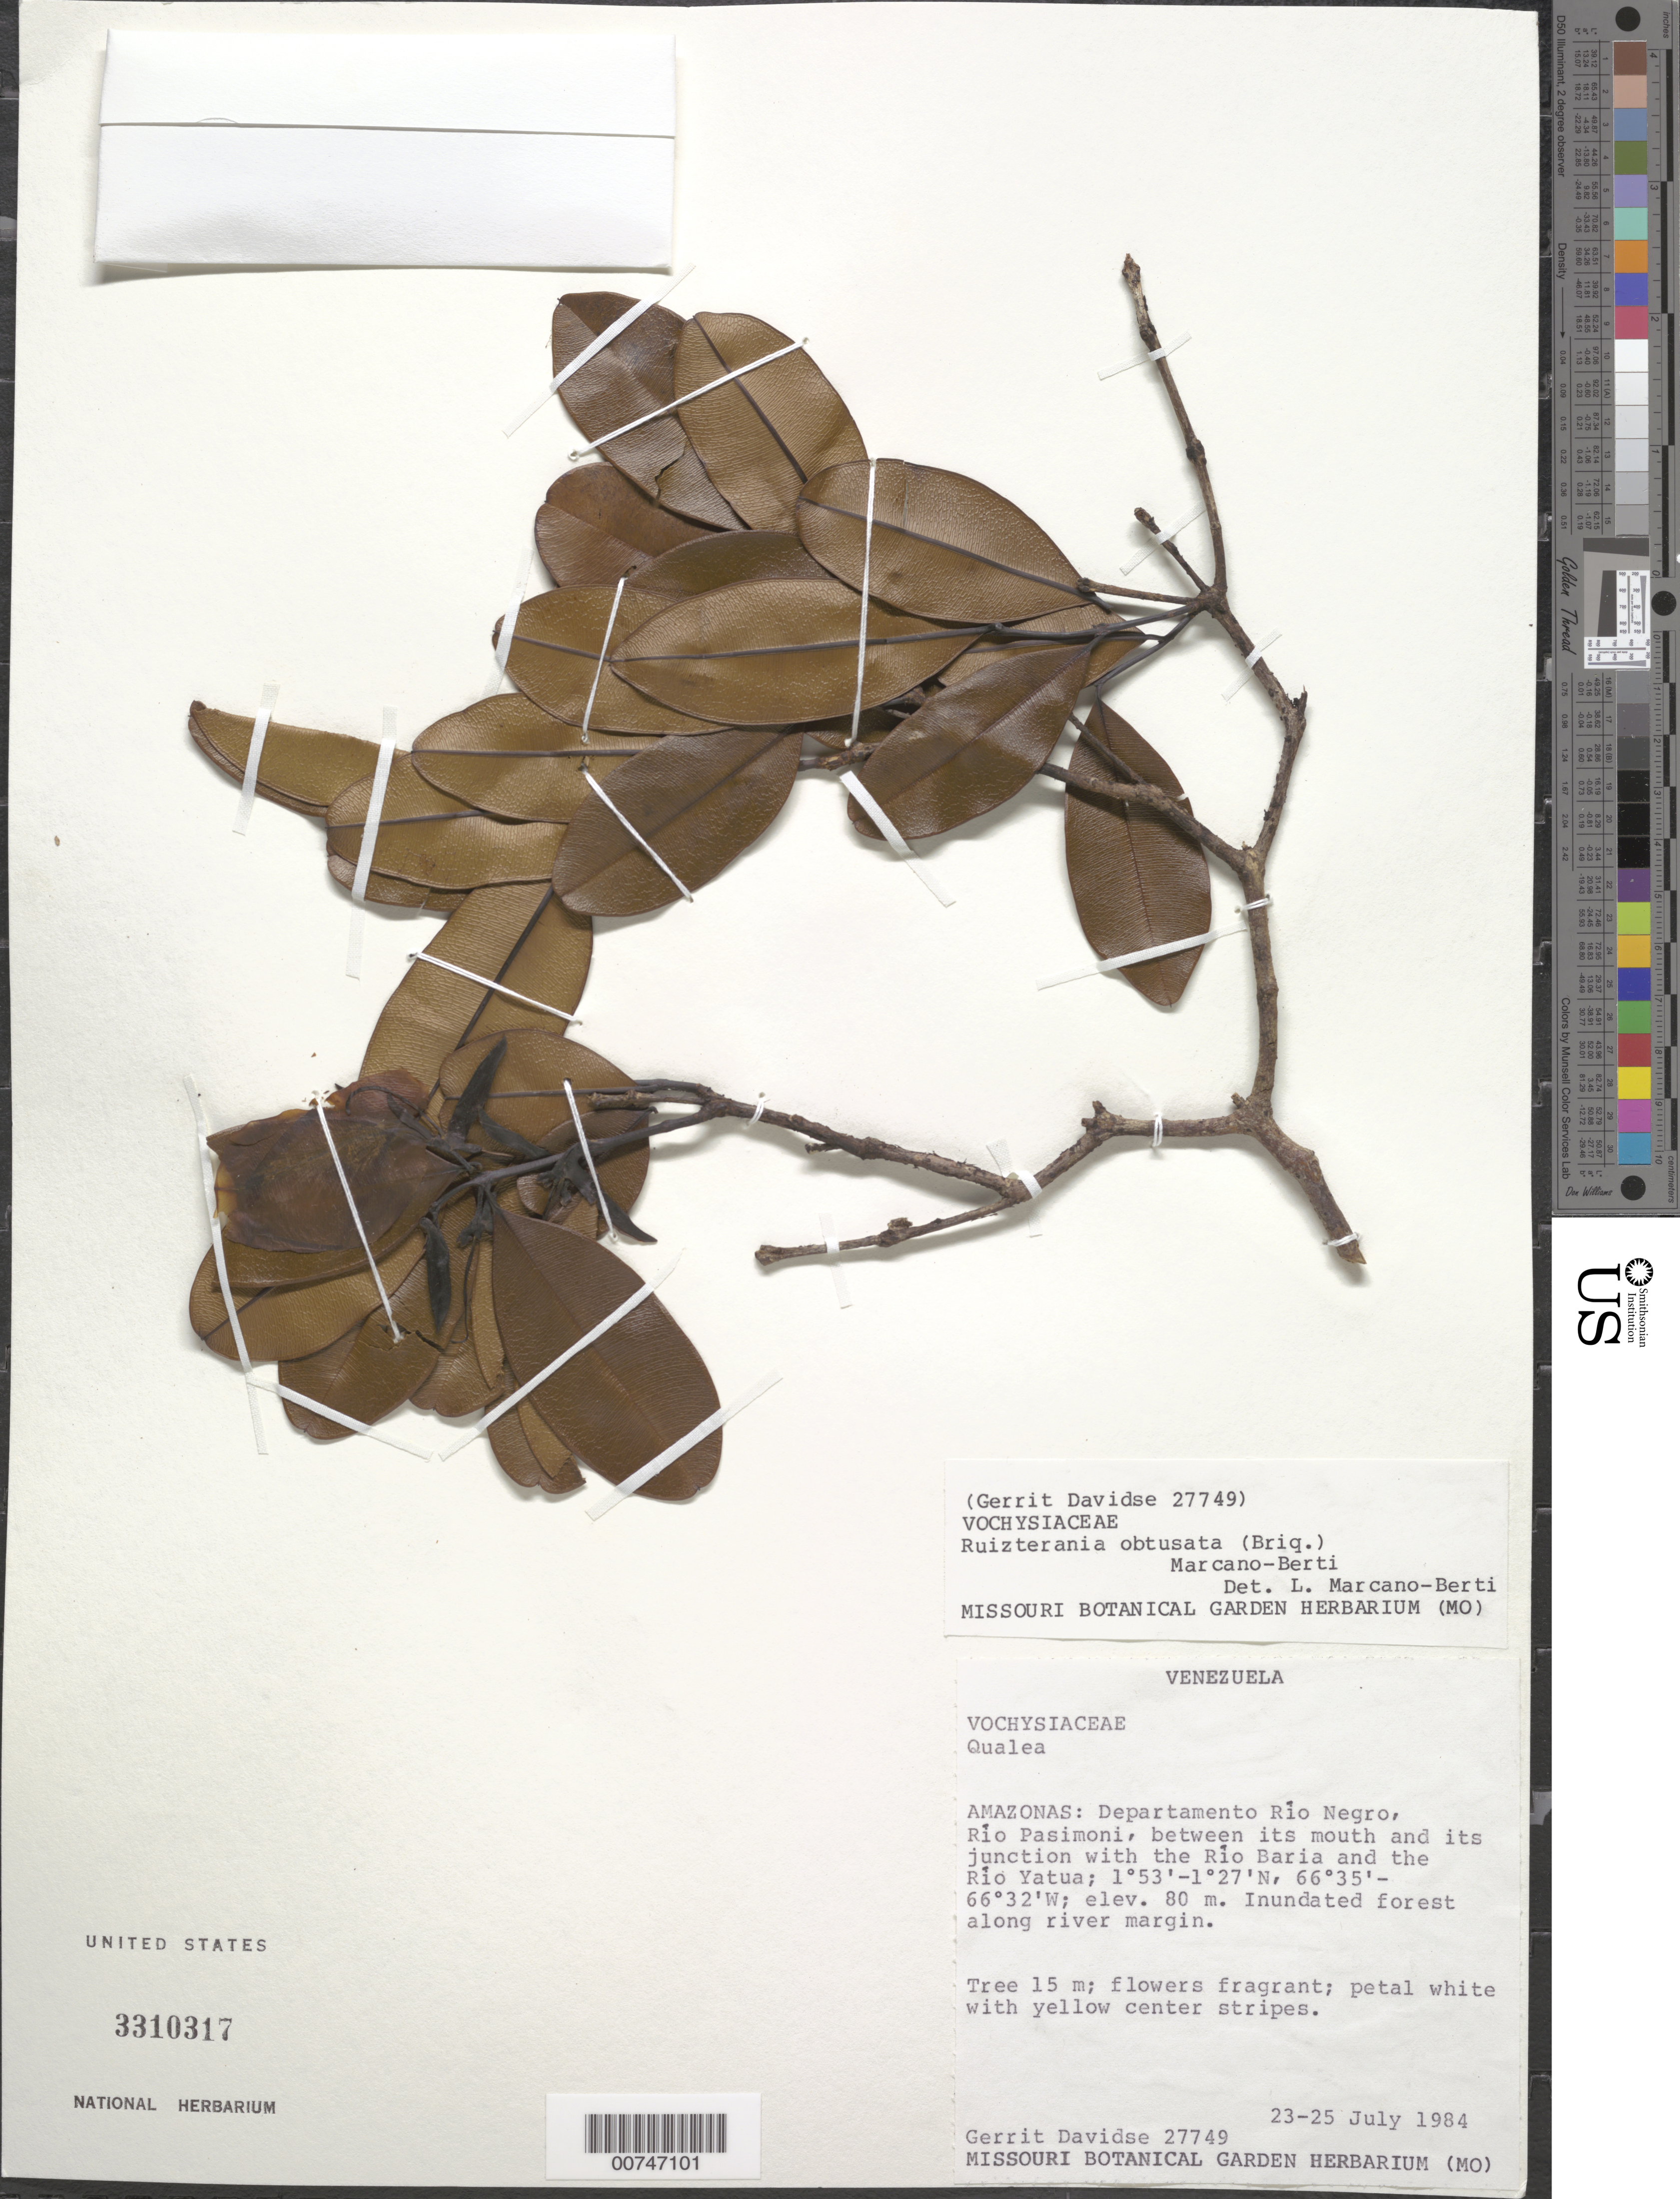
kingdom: Plantae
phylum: Tracheophyta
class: Magnoliopsida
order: Myrtales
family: Vochysiaceae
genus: Ruizterania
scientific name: Ruizterania obtusata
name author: (Briq.) Marc.-Berti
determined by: Marcano-Berti, L.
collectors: G. Davidse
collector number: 27749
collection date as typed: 23-Jul-84 to 25-Jul-84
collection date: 1984-07-23/1984-07-25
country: Venezuela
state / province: Amazonas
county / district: Río Negro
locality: Río Pasimoni, between mouth and junction with Río Baria and Río Yatua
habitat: Inundated forest along river margin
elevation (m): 80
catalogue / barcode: US 3310317